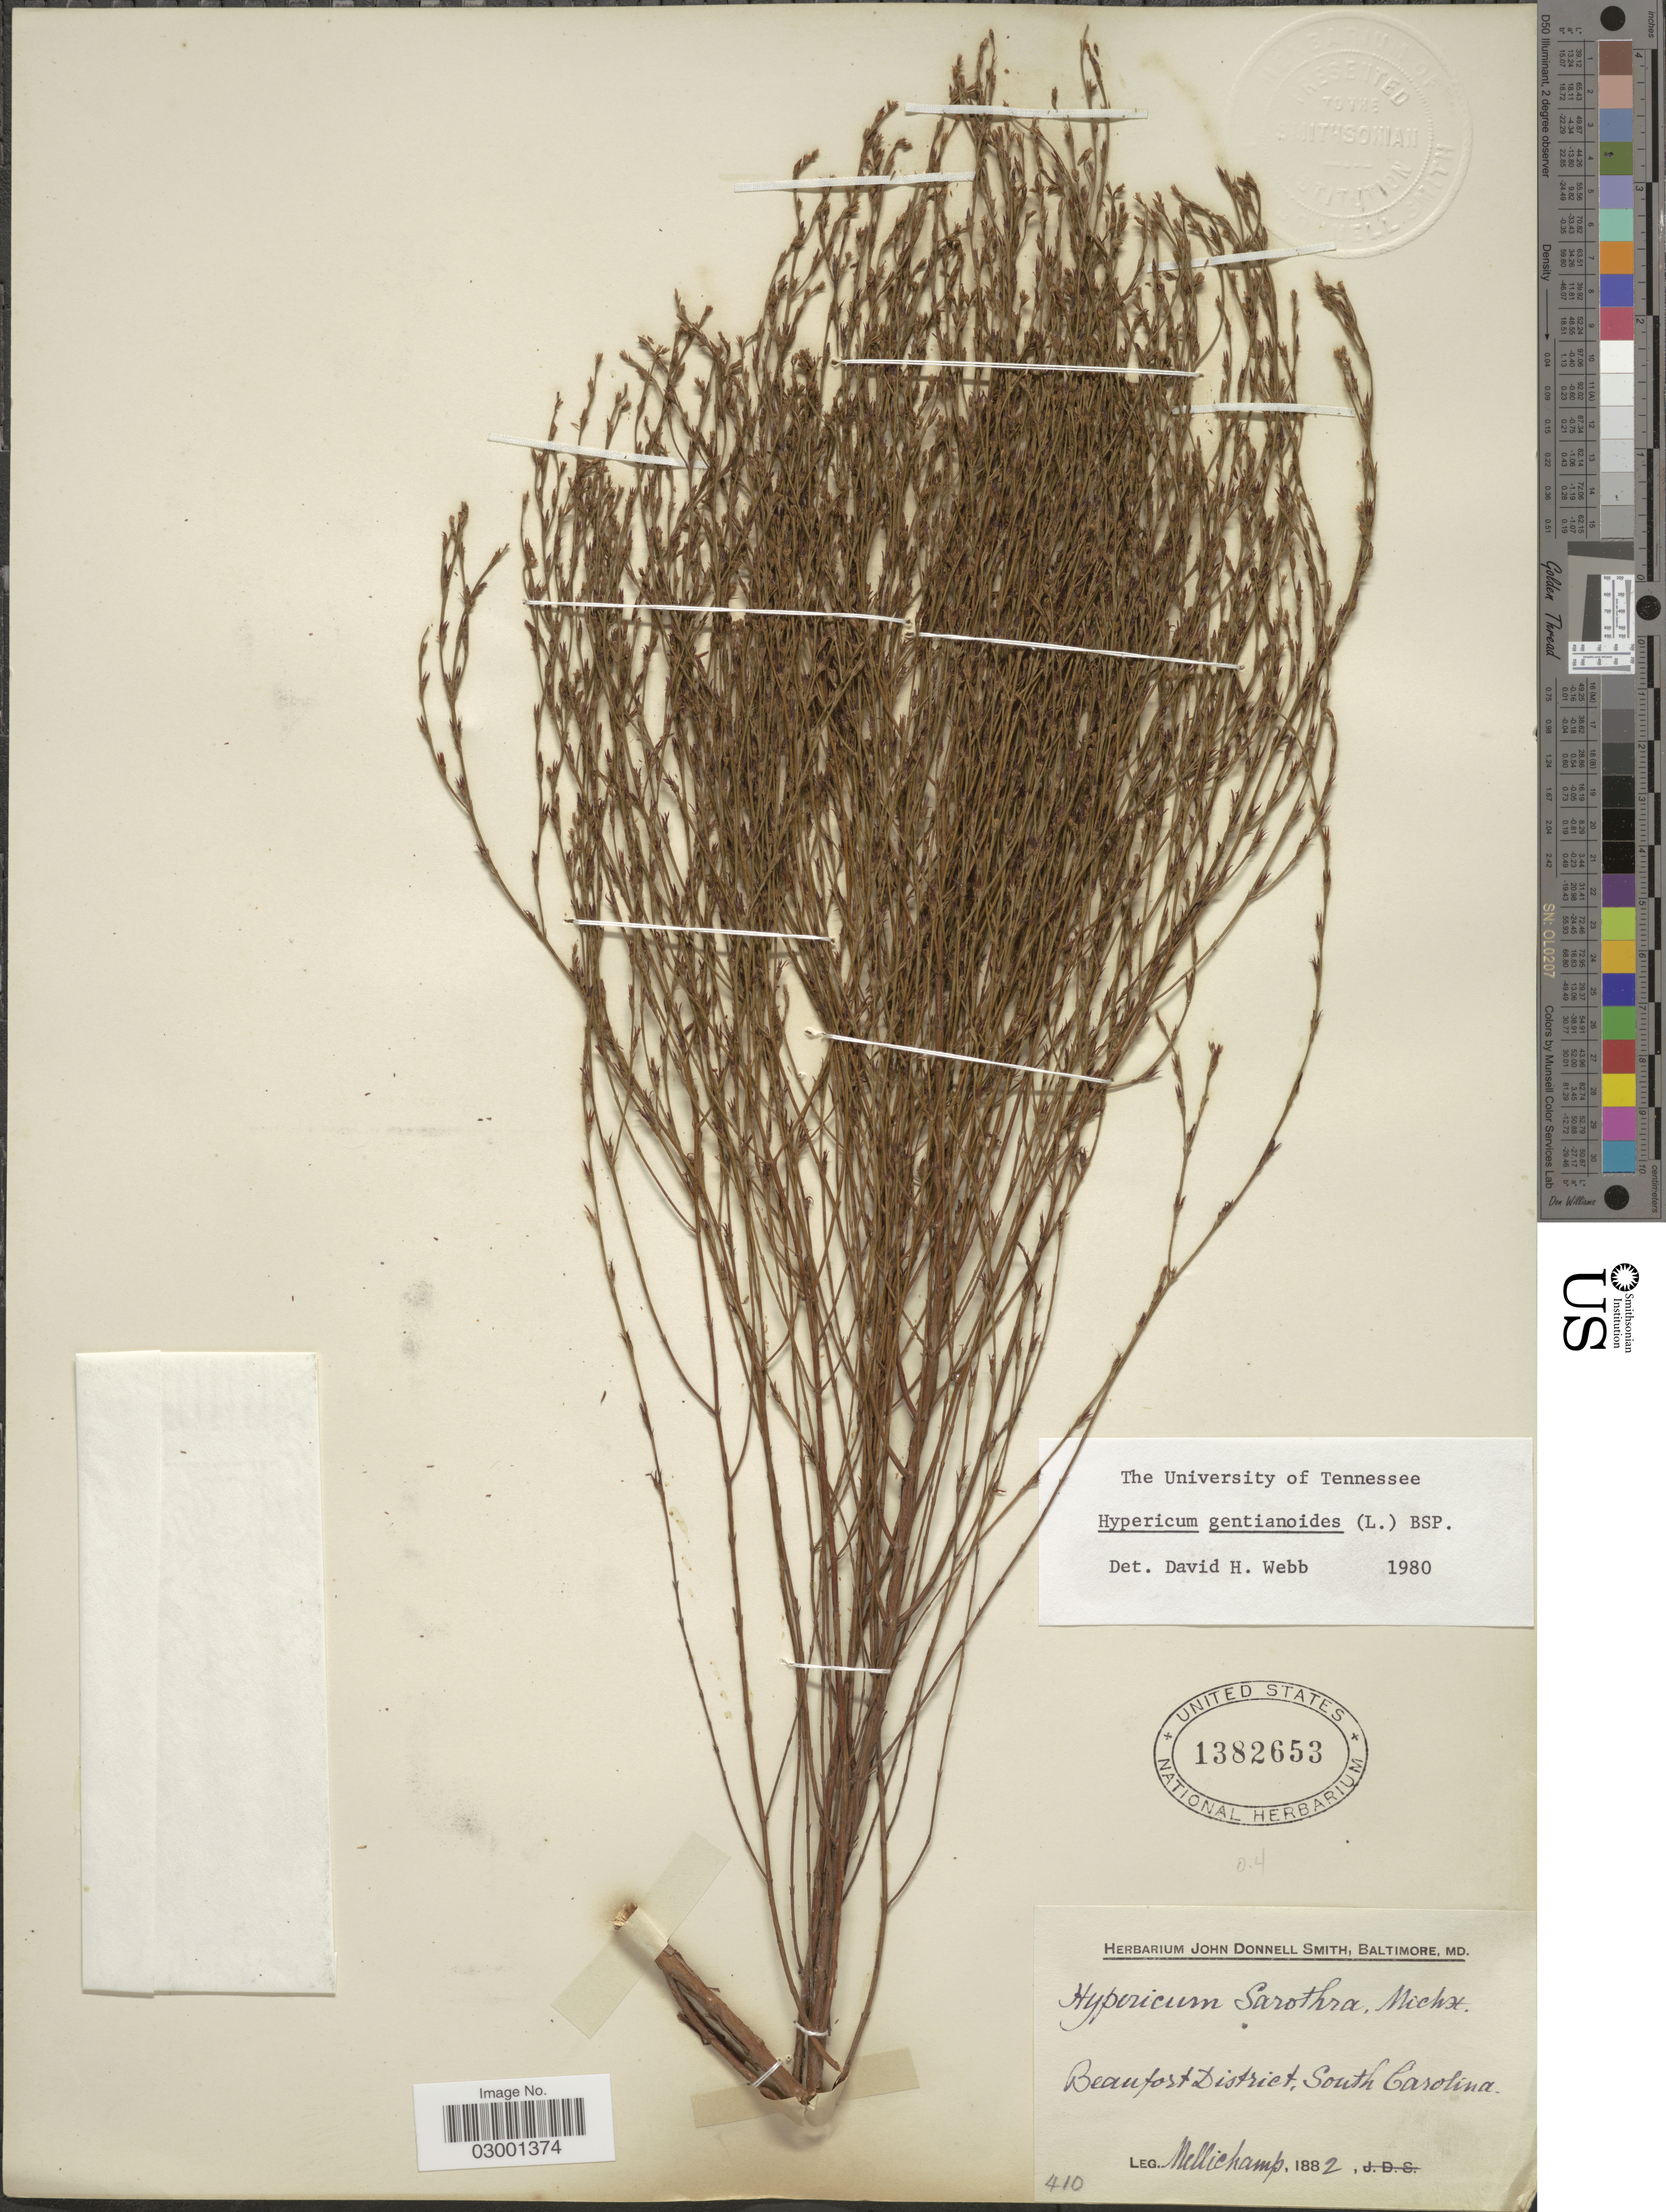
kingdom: Plantae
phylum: Tracheophyta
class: Magnoliopsida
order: Malpighiales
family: Hypericaceae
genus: Hypericum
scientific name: Hypericum gentianoides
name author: (L.) Britton, Stearns & Poggenb.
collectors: -. Mellichamp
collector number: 410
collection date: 1882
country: United States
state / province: South Carolina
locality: Beaufort District.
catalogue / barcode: US 1382653